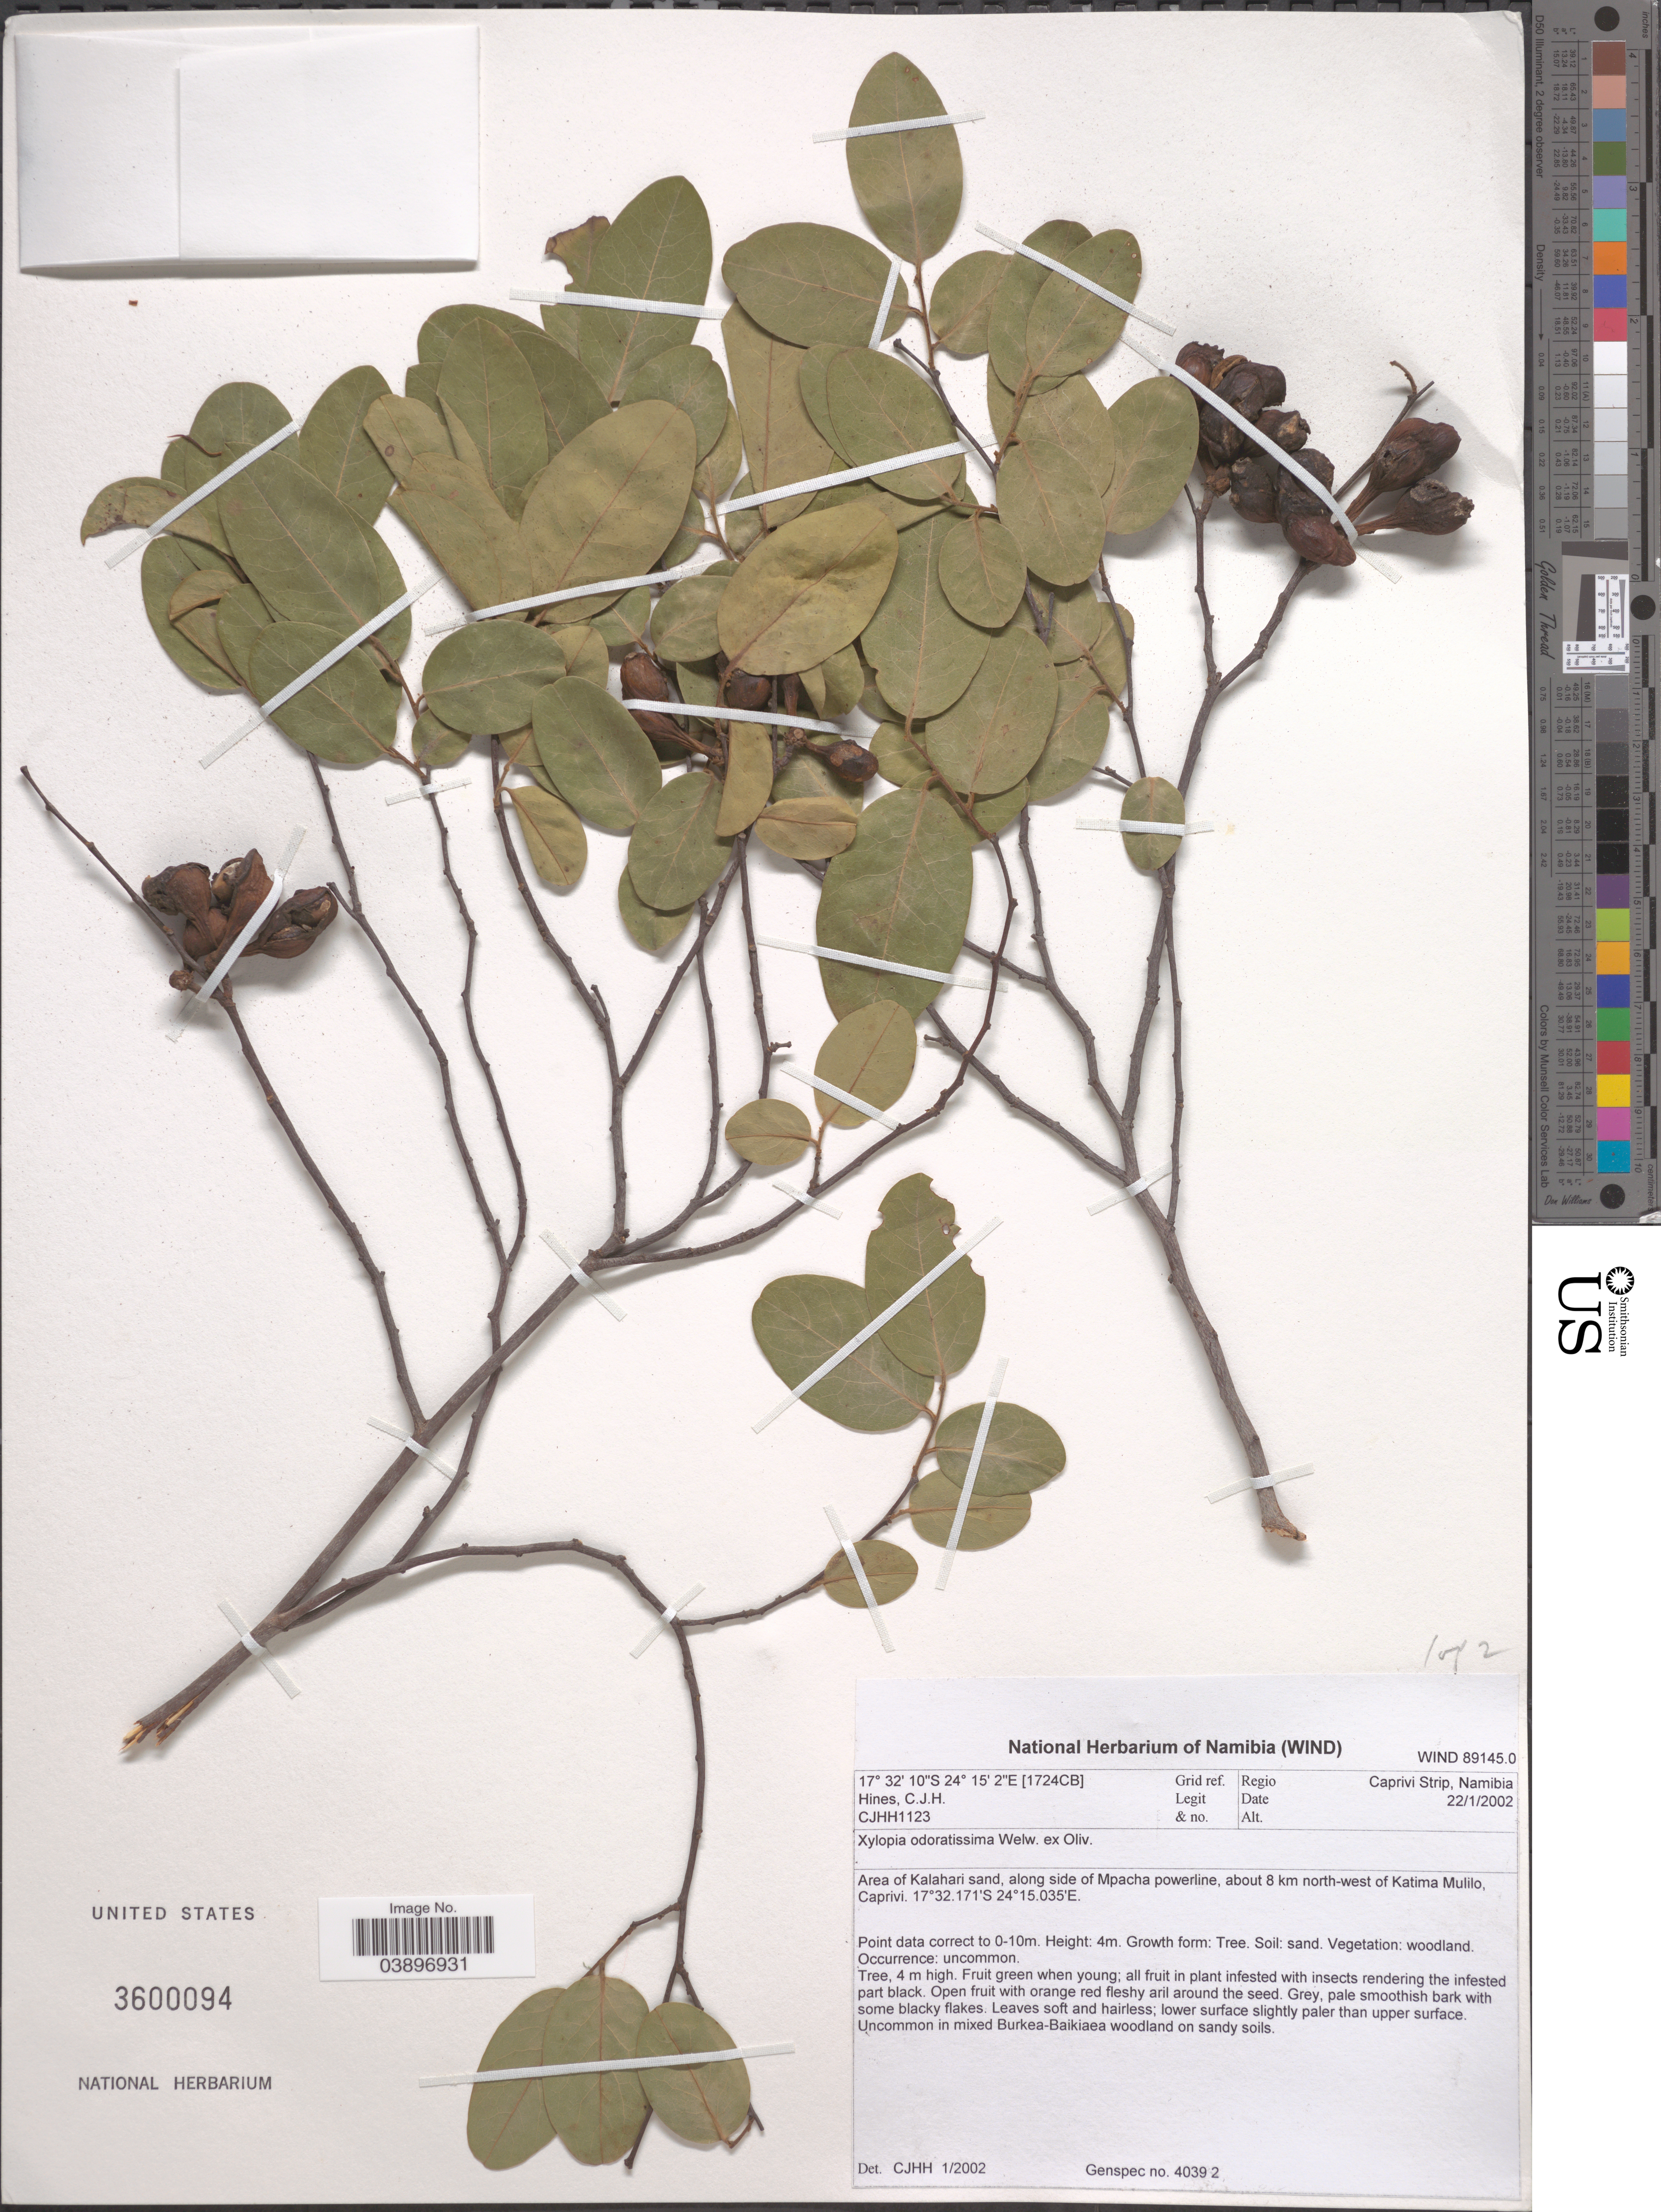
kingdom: Plantae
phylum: Tracheophyta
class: Magnoliopsida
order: Magnoliales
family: Annonaceae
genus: Xylopia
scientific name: Xylopia odoratissima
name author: Welw. ex Oliv.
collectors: C. Hines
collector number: CJHH1123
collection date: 2002-01-22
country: Namibia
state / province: Caprivi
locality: Regio Caprivi Strip. Grid ref. [1724CB]. Area of Kalahari sand, along side of Mpacha powerline, about 8 km north-west of Katima Mulilo, Caprivi.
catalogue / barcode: US 3600094